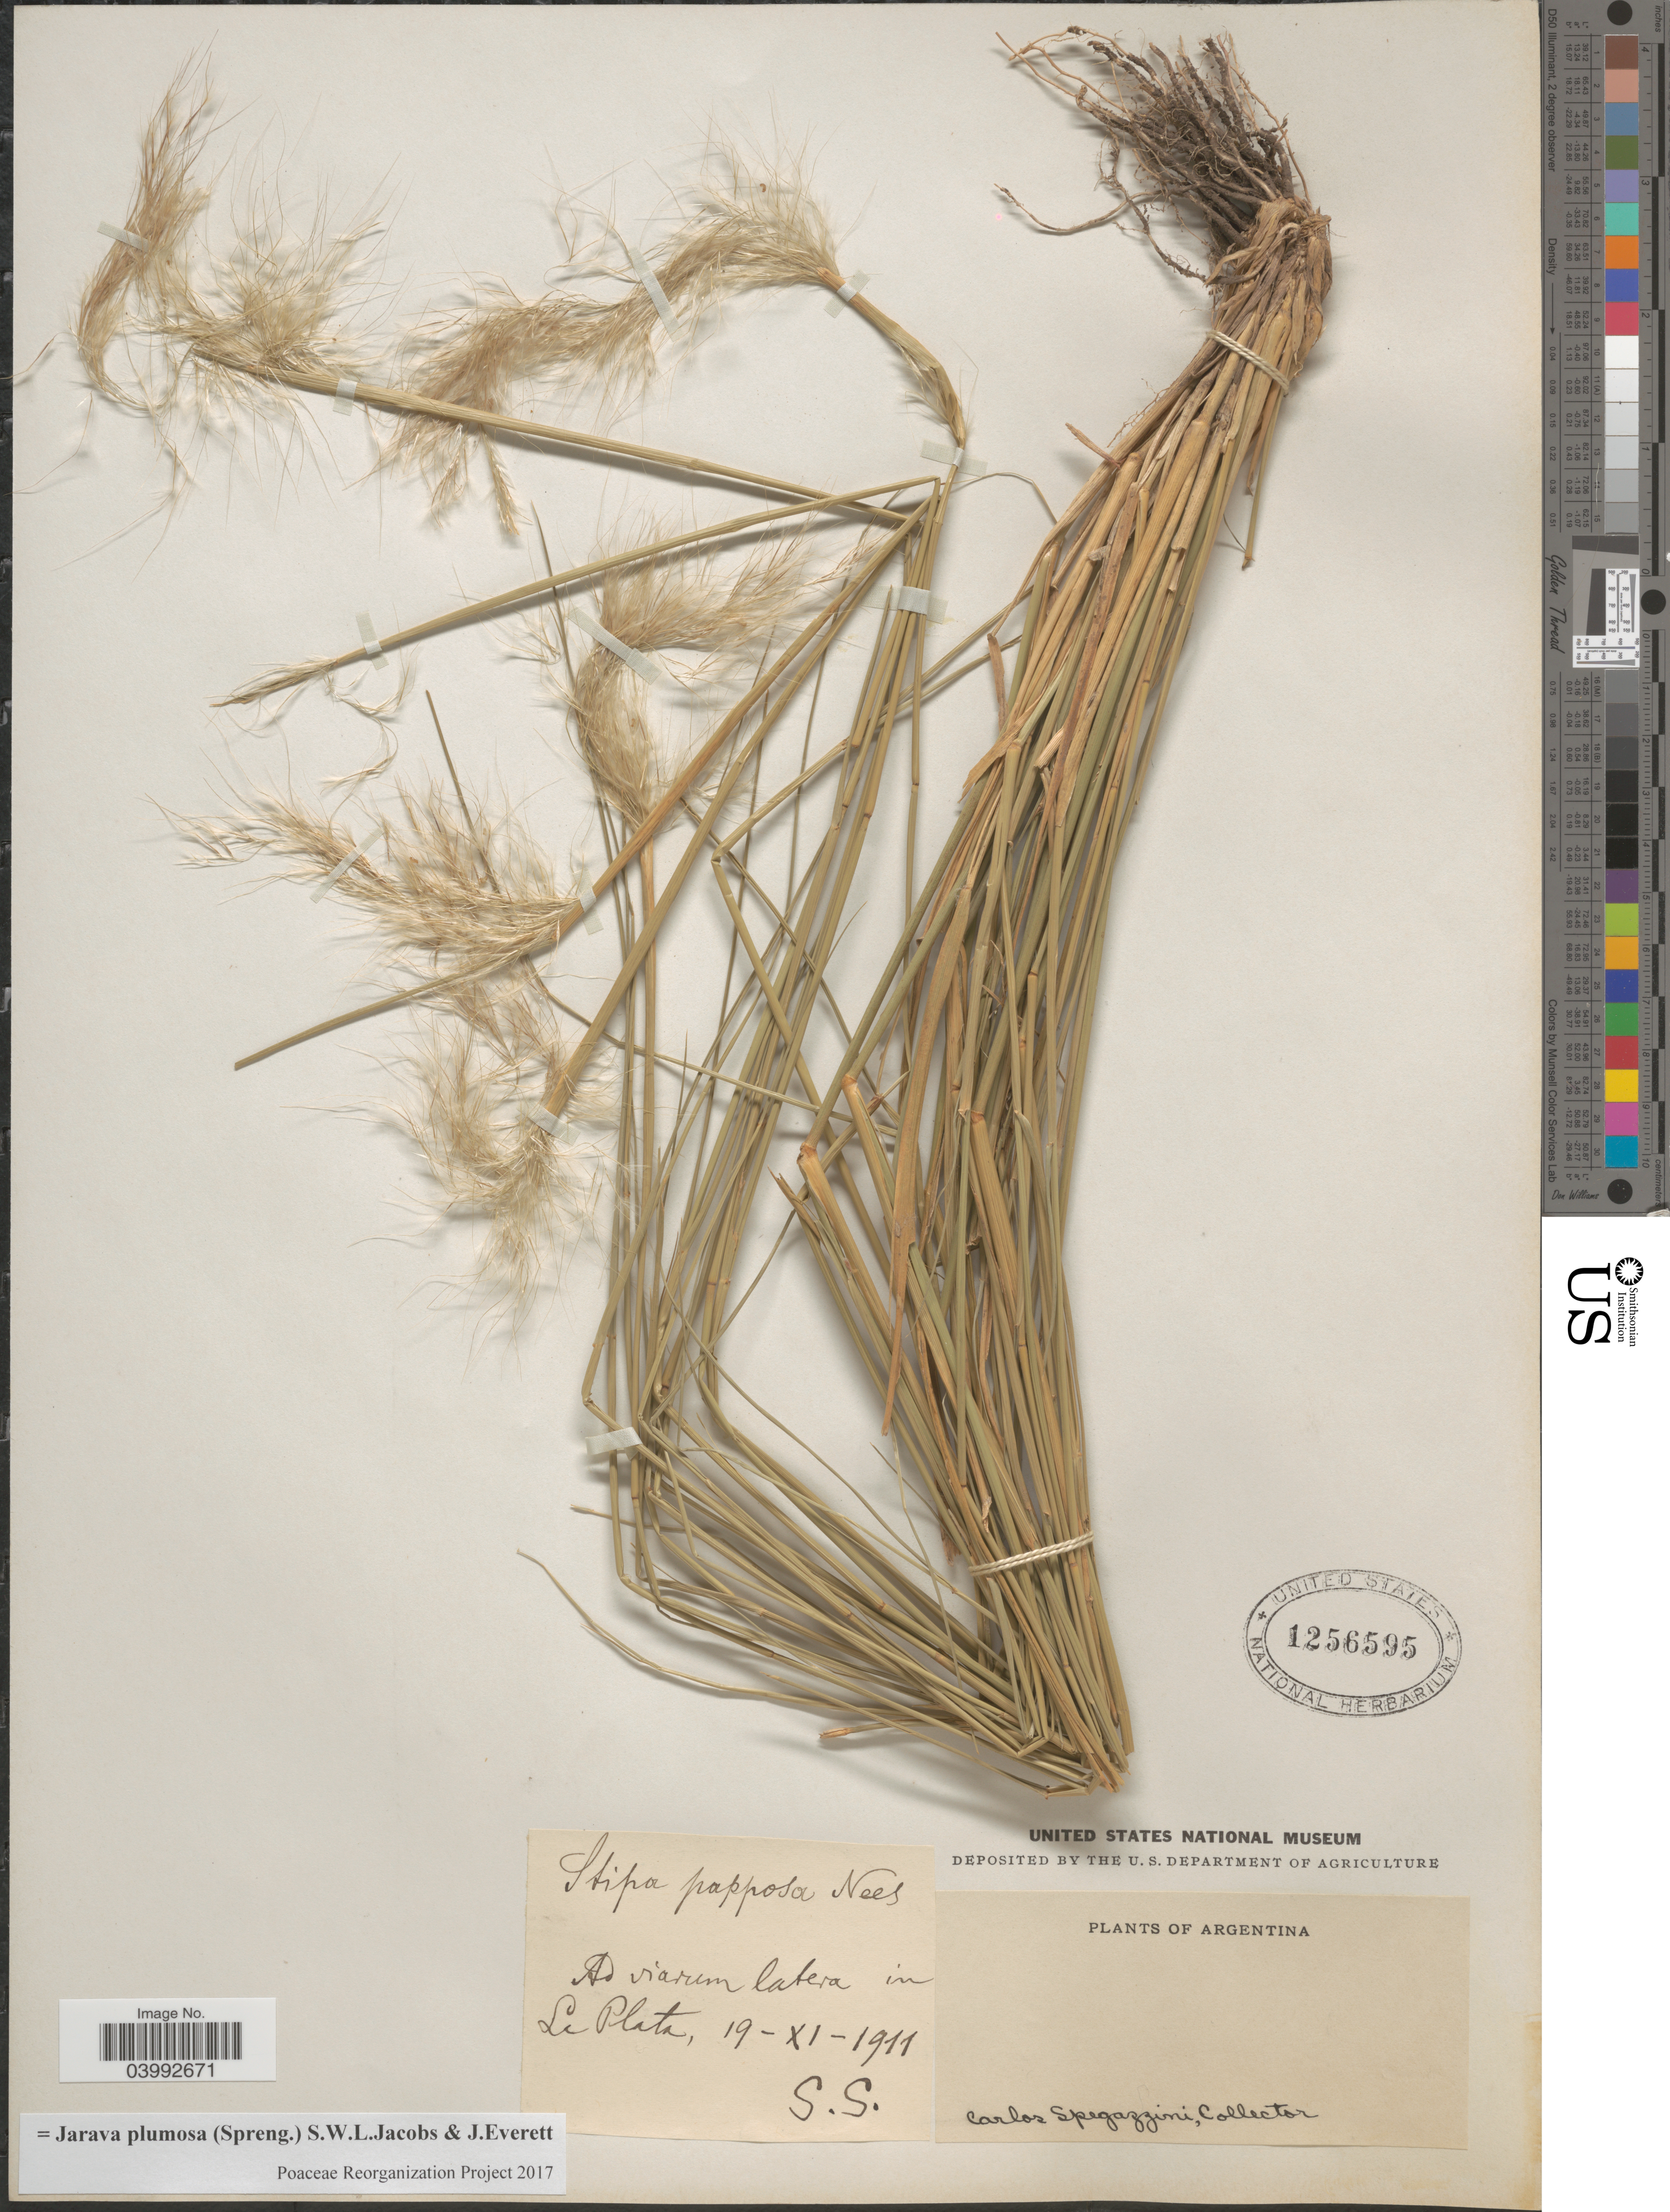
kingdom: Plantae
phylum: Tracheophyta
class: Liliopsida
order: Poales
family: Poaceae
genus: Stipa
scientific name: Stipa papposa Nees, nom. illeg.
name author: Nees in Mart.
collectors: C. L. Spegazzini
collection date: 1911-11-19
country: Argentina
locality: Ad viarum latera in La Plata.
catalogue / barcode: US 1256595